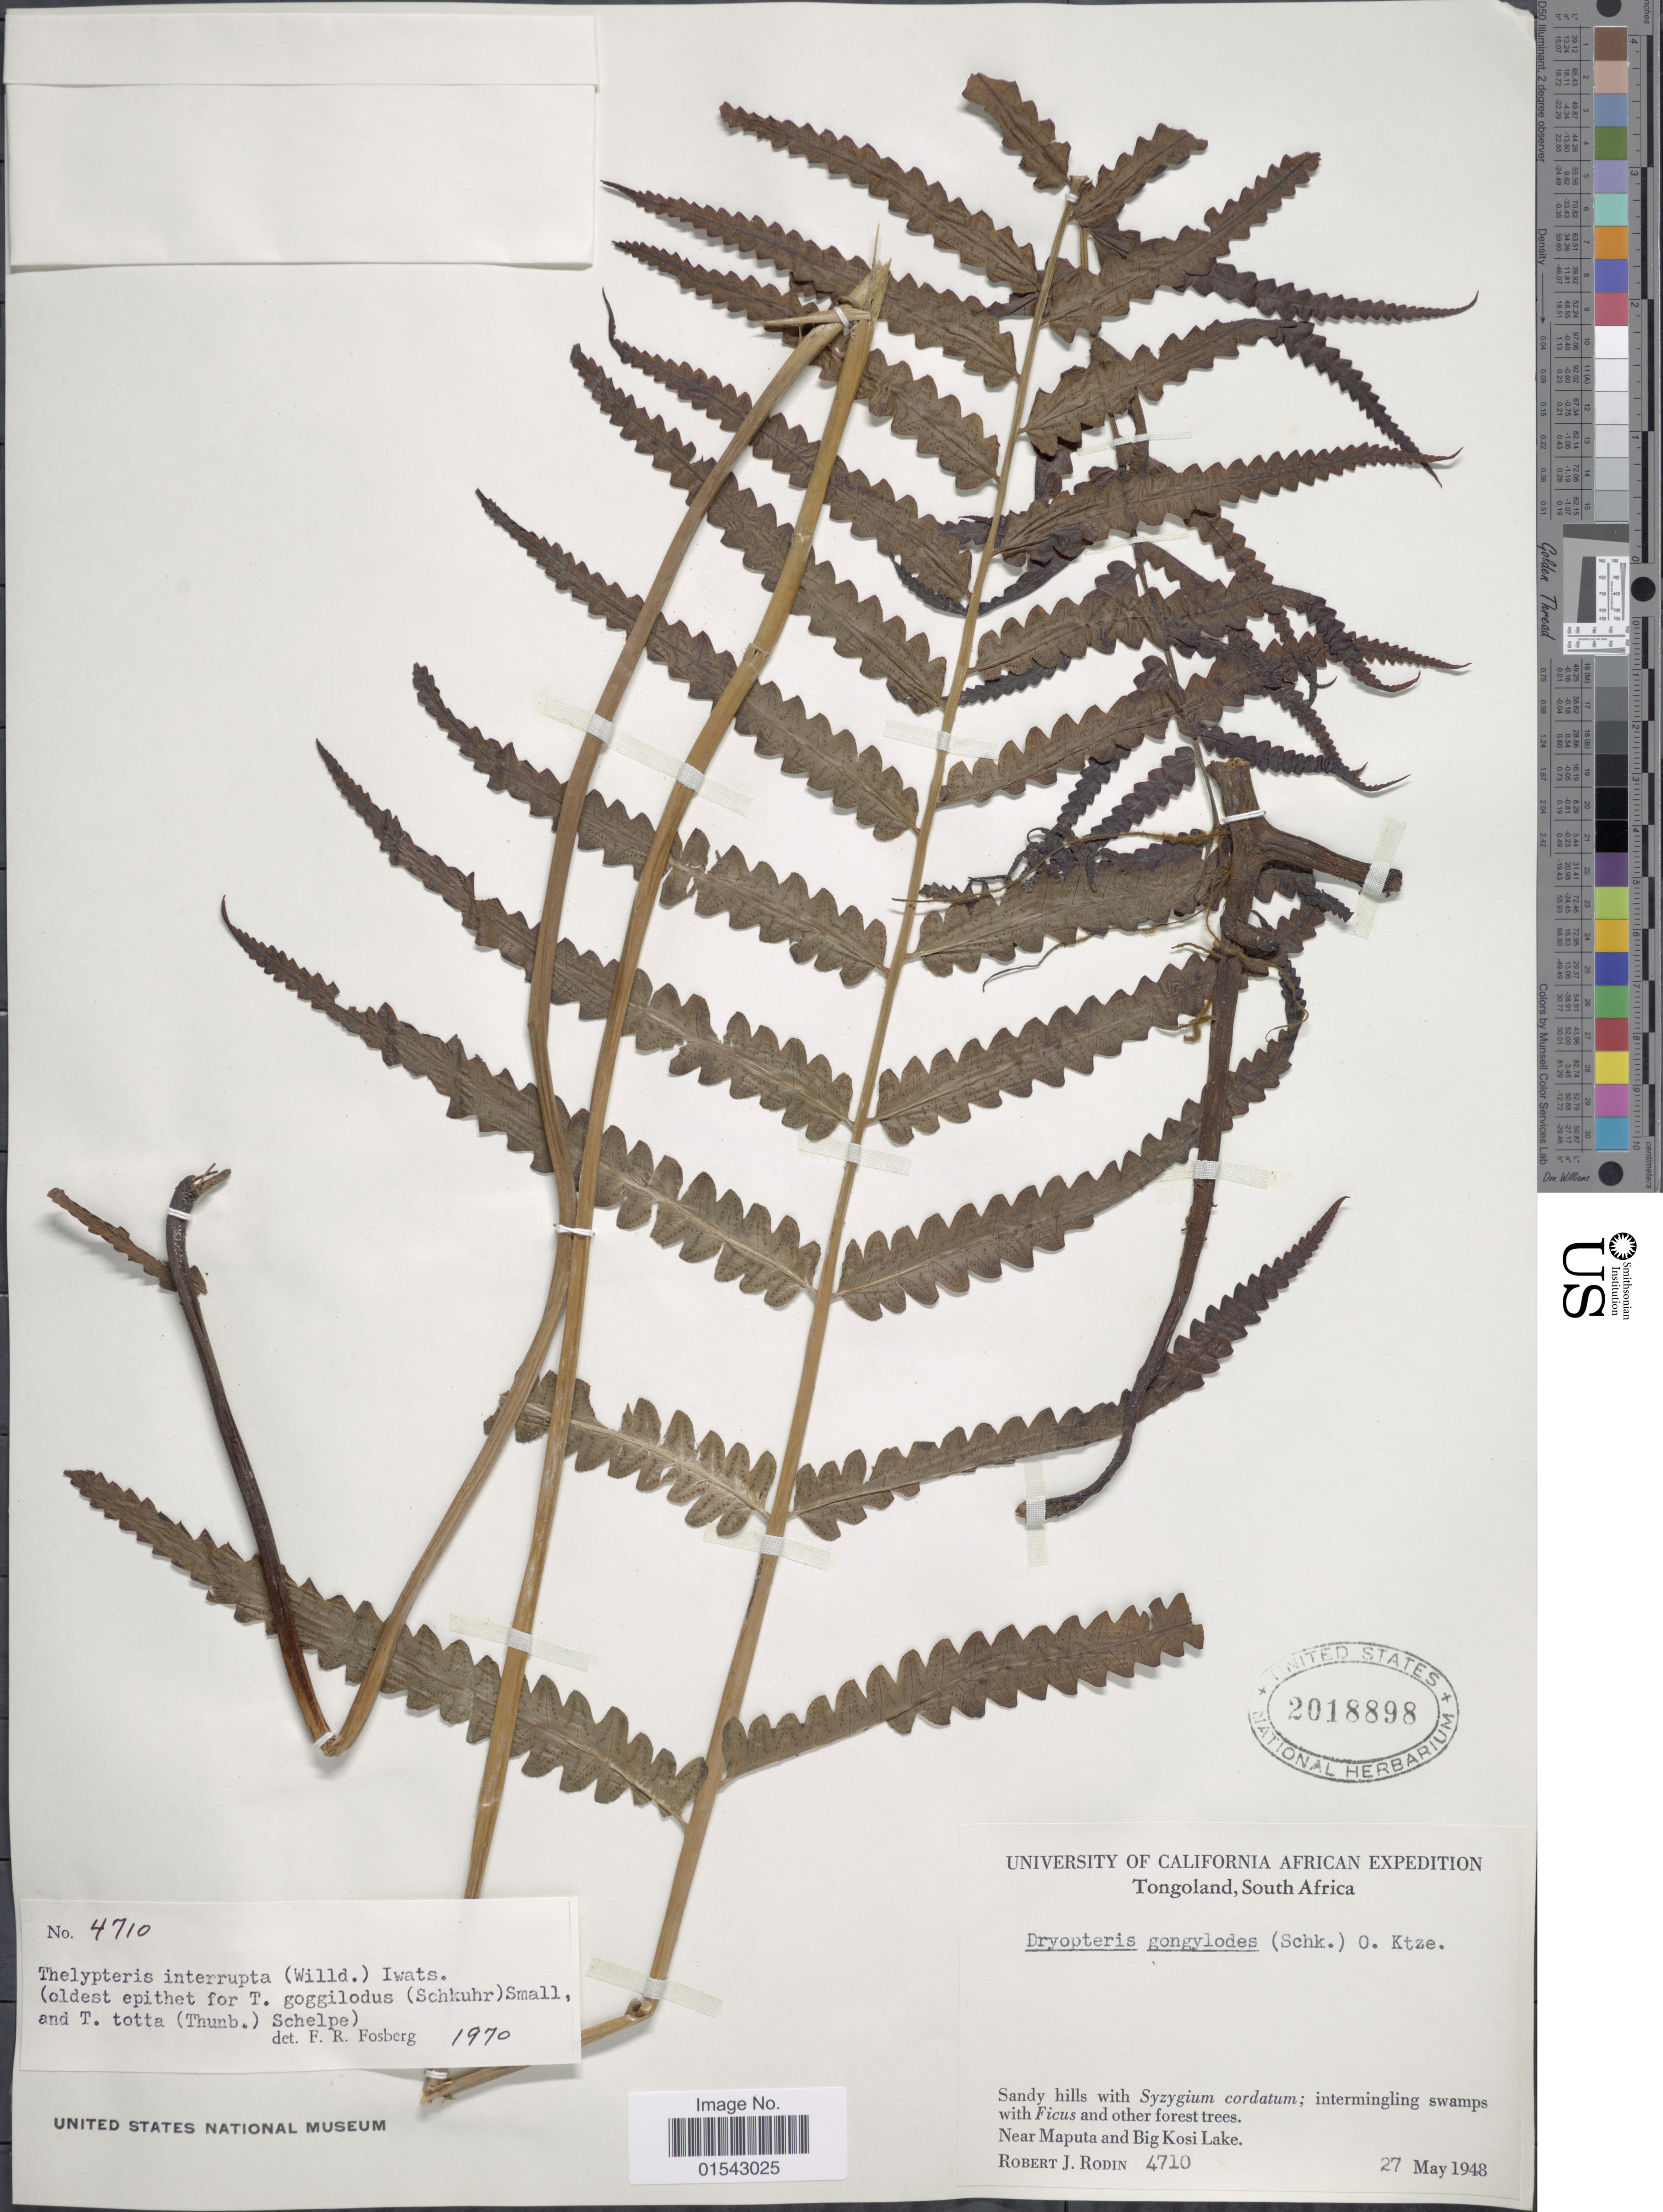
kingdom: Plantae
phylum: Tracheophyta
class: Polypodiopsida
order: Polypodiales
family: Thelypteridaceae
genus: Cyclosorus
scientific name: Cyclosorus interruptus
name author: (Willd.) H. Itô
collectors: R. J. Rodin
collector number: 4710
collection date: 1948-05-27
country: South Africa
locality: Near Maputa and Big Kosi Lake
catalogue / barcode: US 2018898